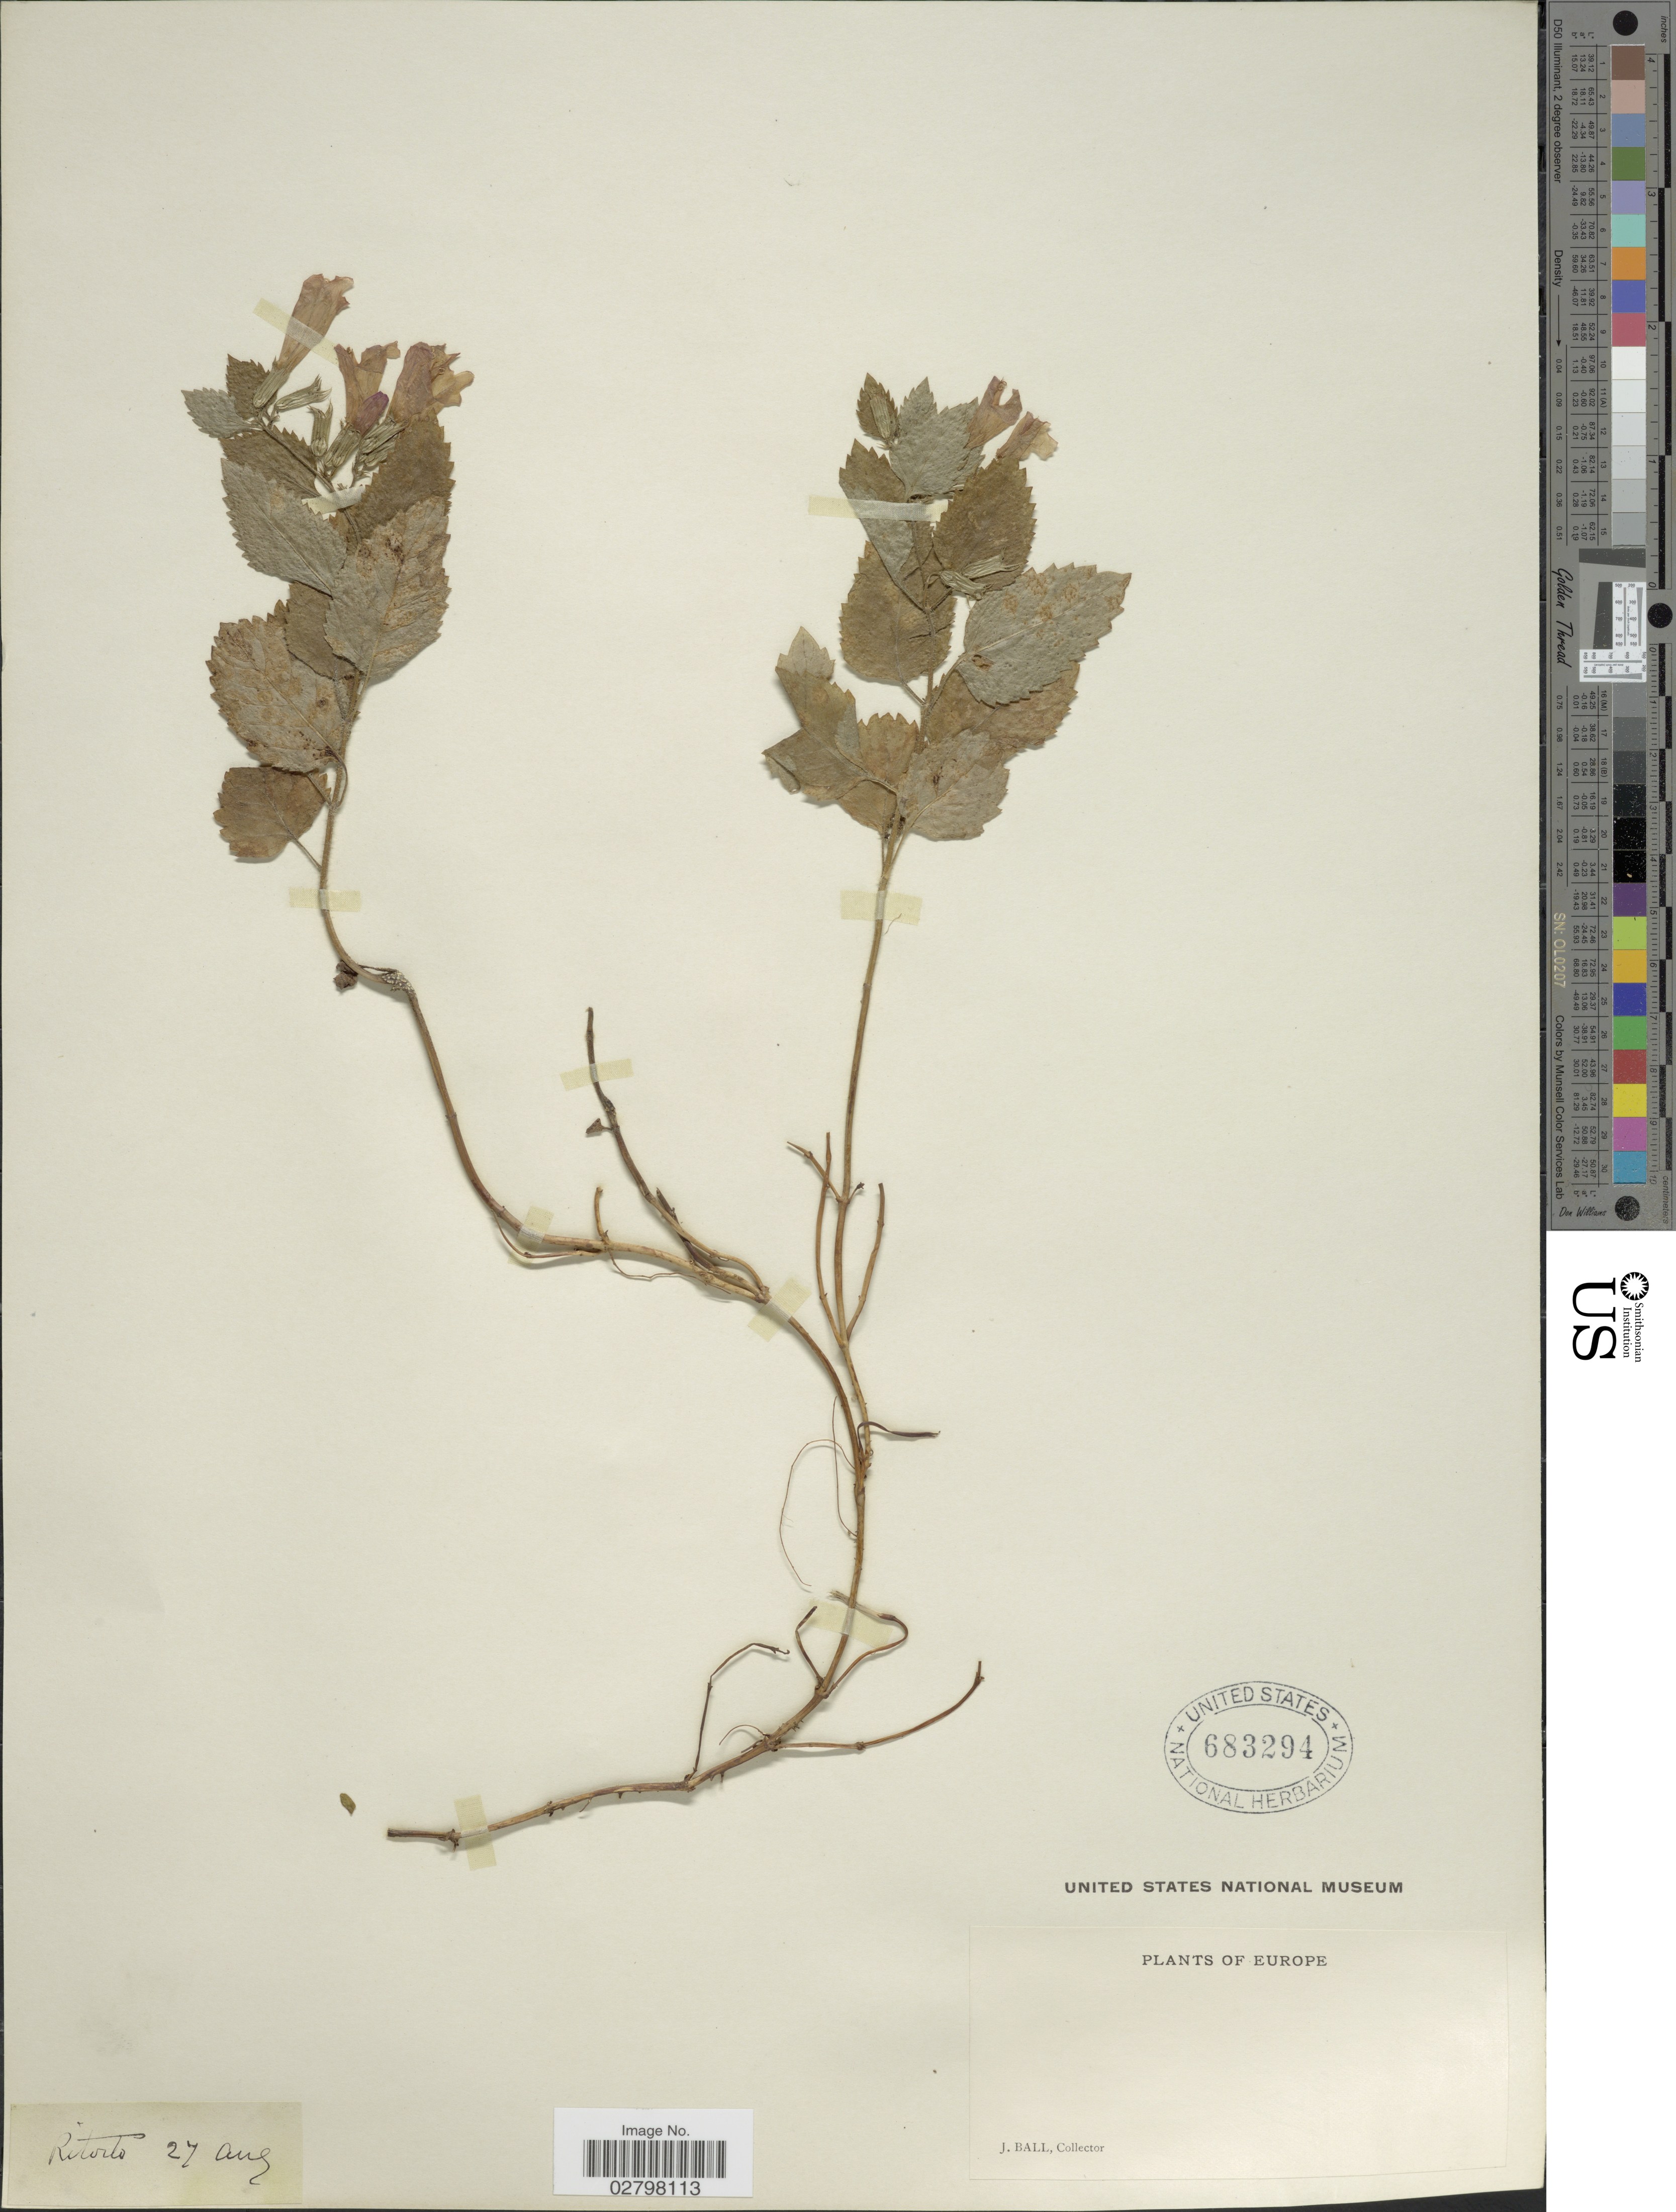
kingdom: Plantae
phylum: Tracheophyta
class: Magnoliopsida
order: Lamiales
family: Lamiaceae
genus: Stachys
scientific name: Stachys sp.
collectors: J. Ball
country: Italy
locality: Ritorto. Europe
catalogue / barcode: US 683294